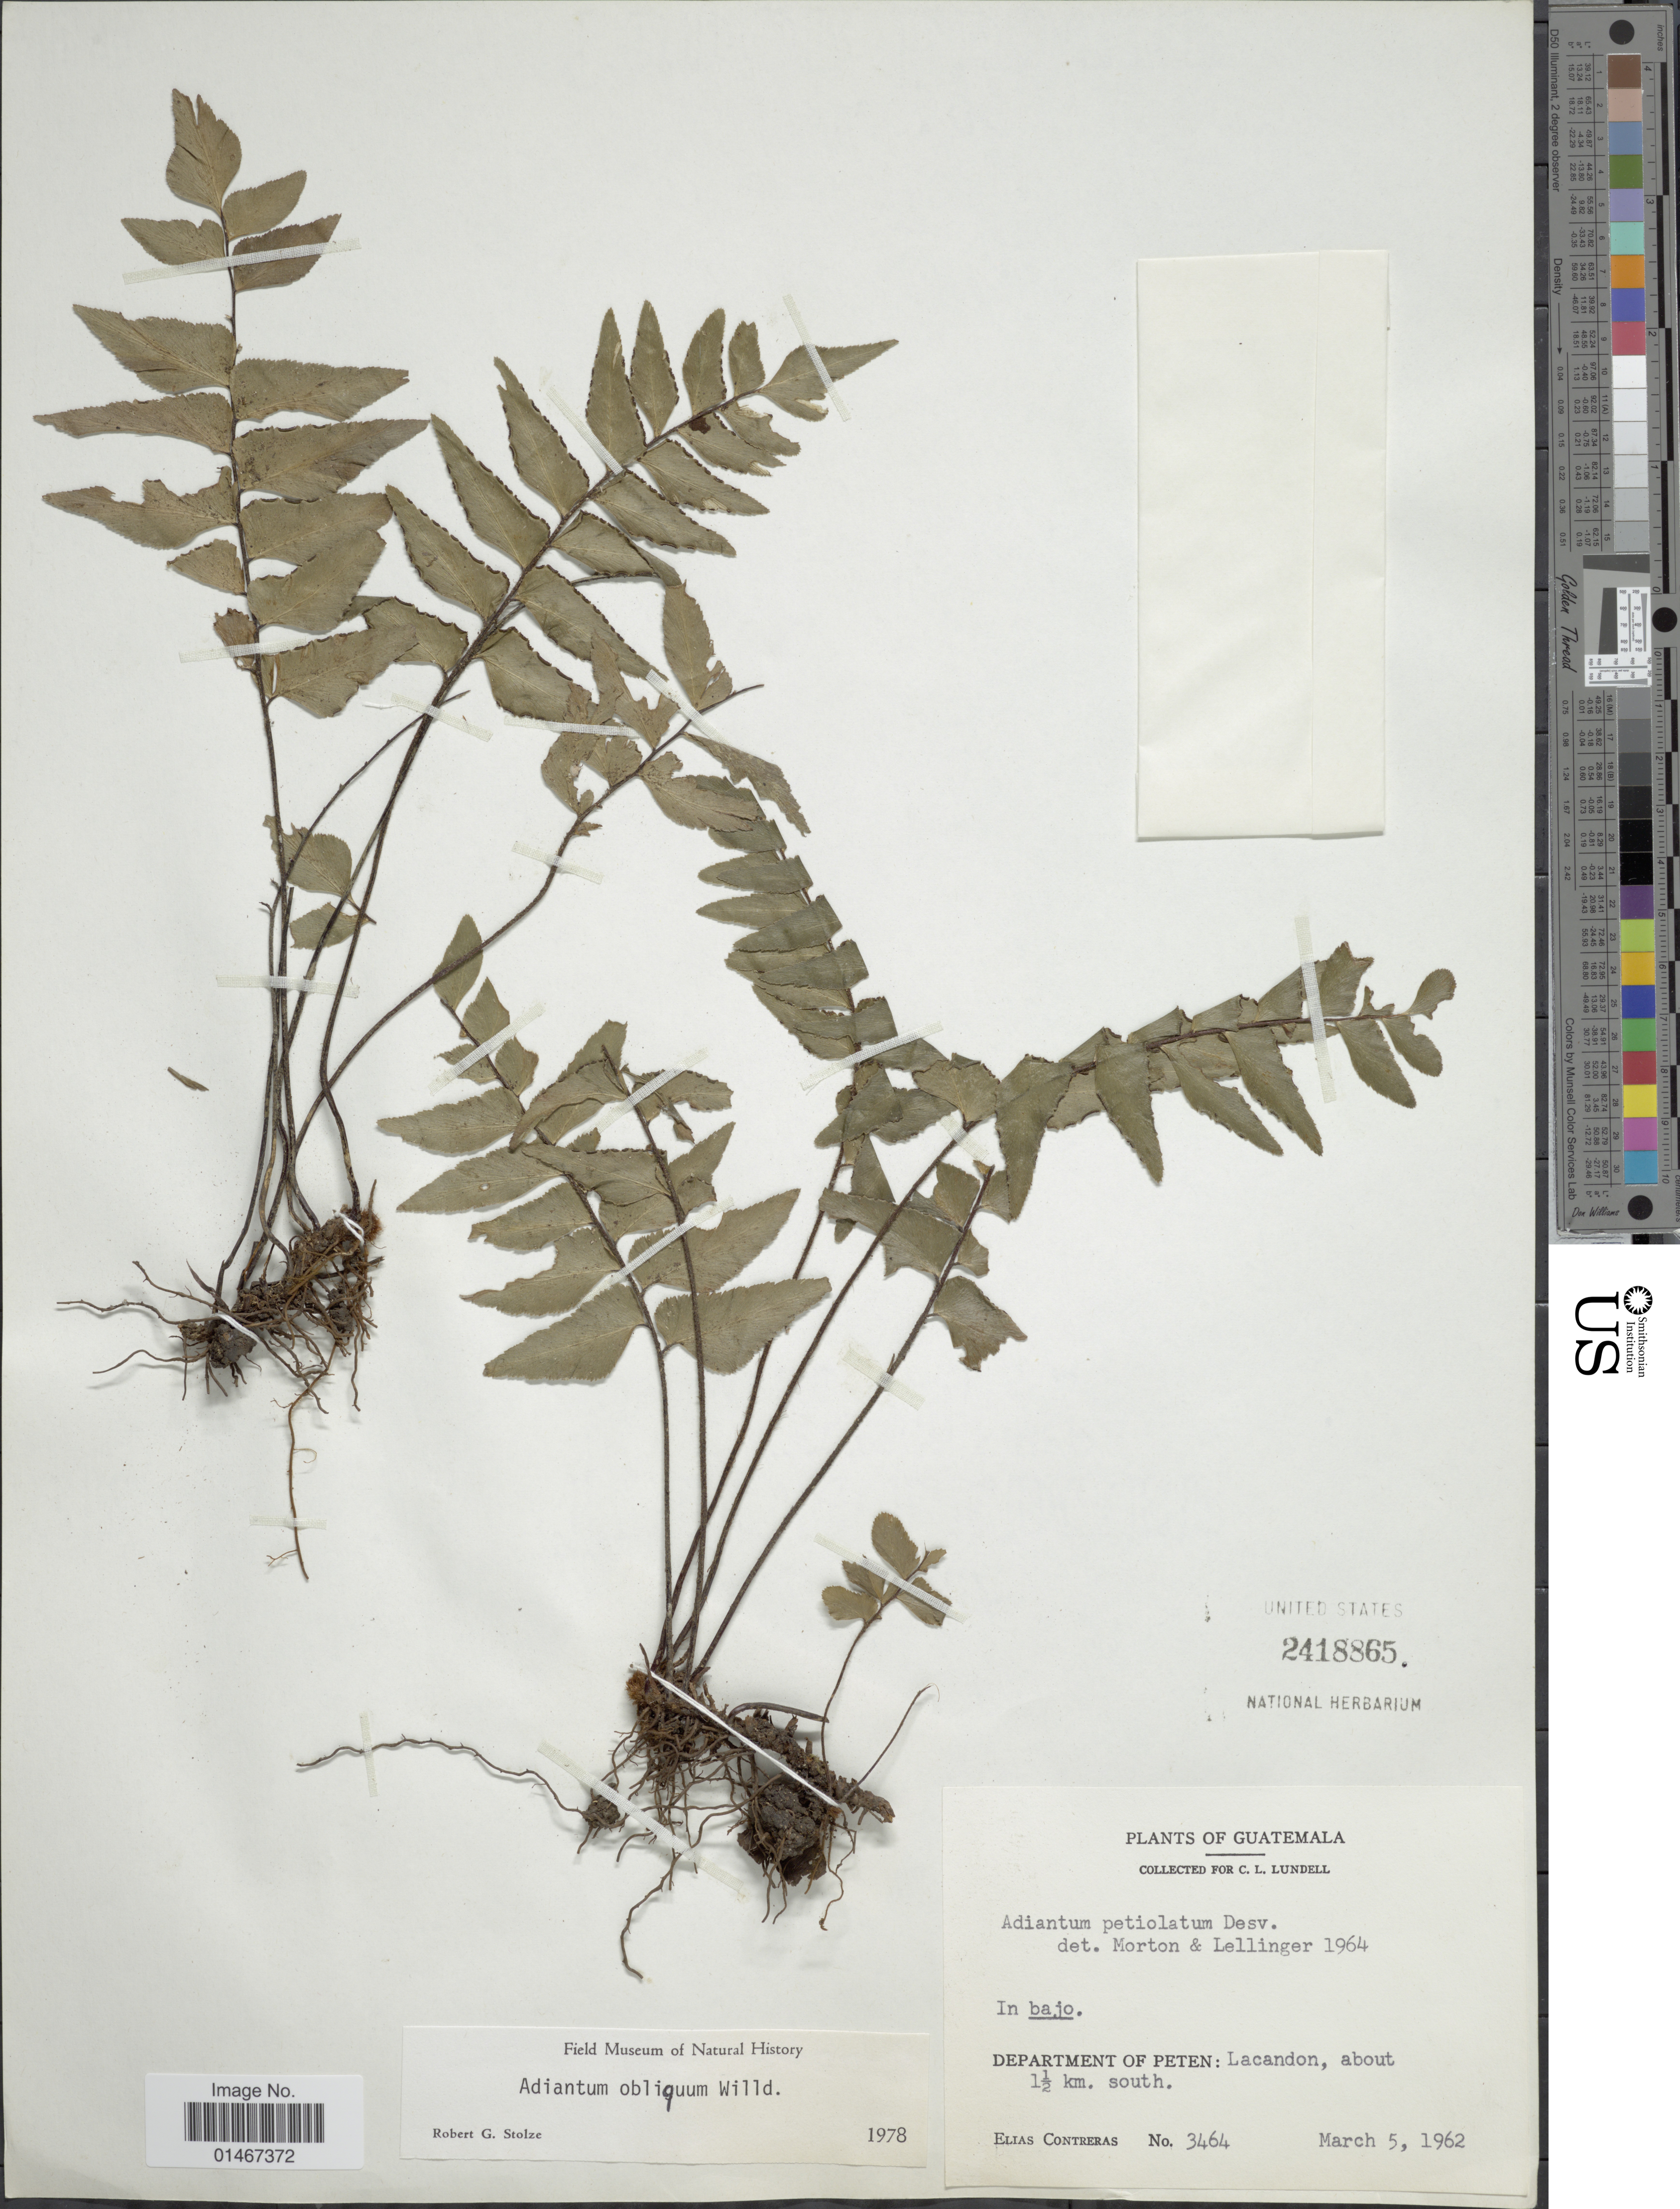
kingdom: Plantae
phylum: Tracheophyta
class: Polypodiopsida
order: Polypodiales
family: Pteridaceae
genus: Adiantum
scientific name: Adiantum obliquum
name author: Willd.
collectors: E. Contreras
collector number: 3464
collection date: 1962-03-05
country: Guatemala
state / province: El Petén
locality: Department of Peten: Lacandon, about 1½ km. south.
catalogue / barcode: US 2418865